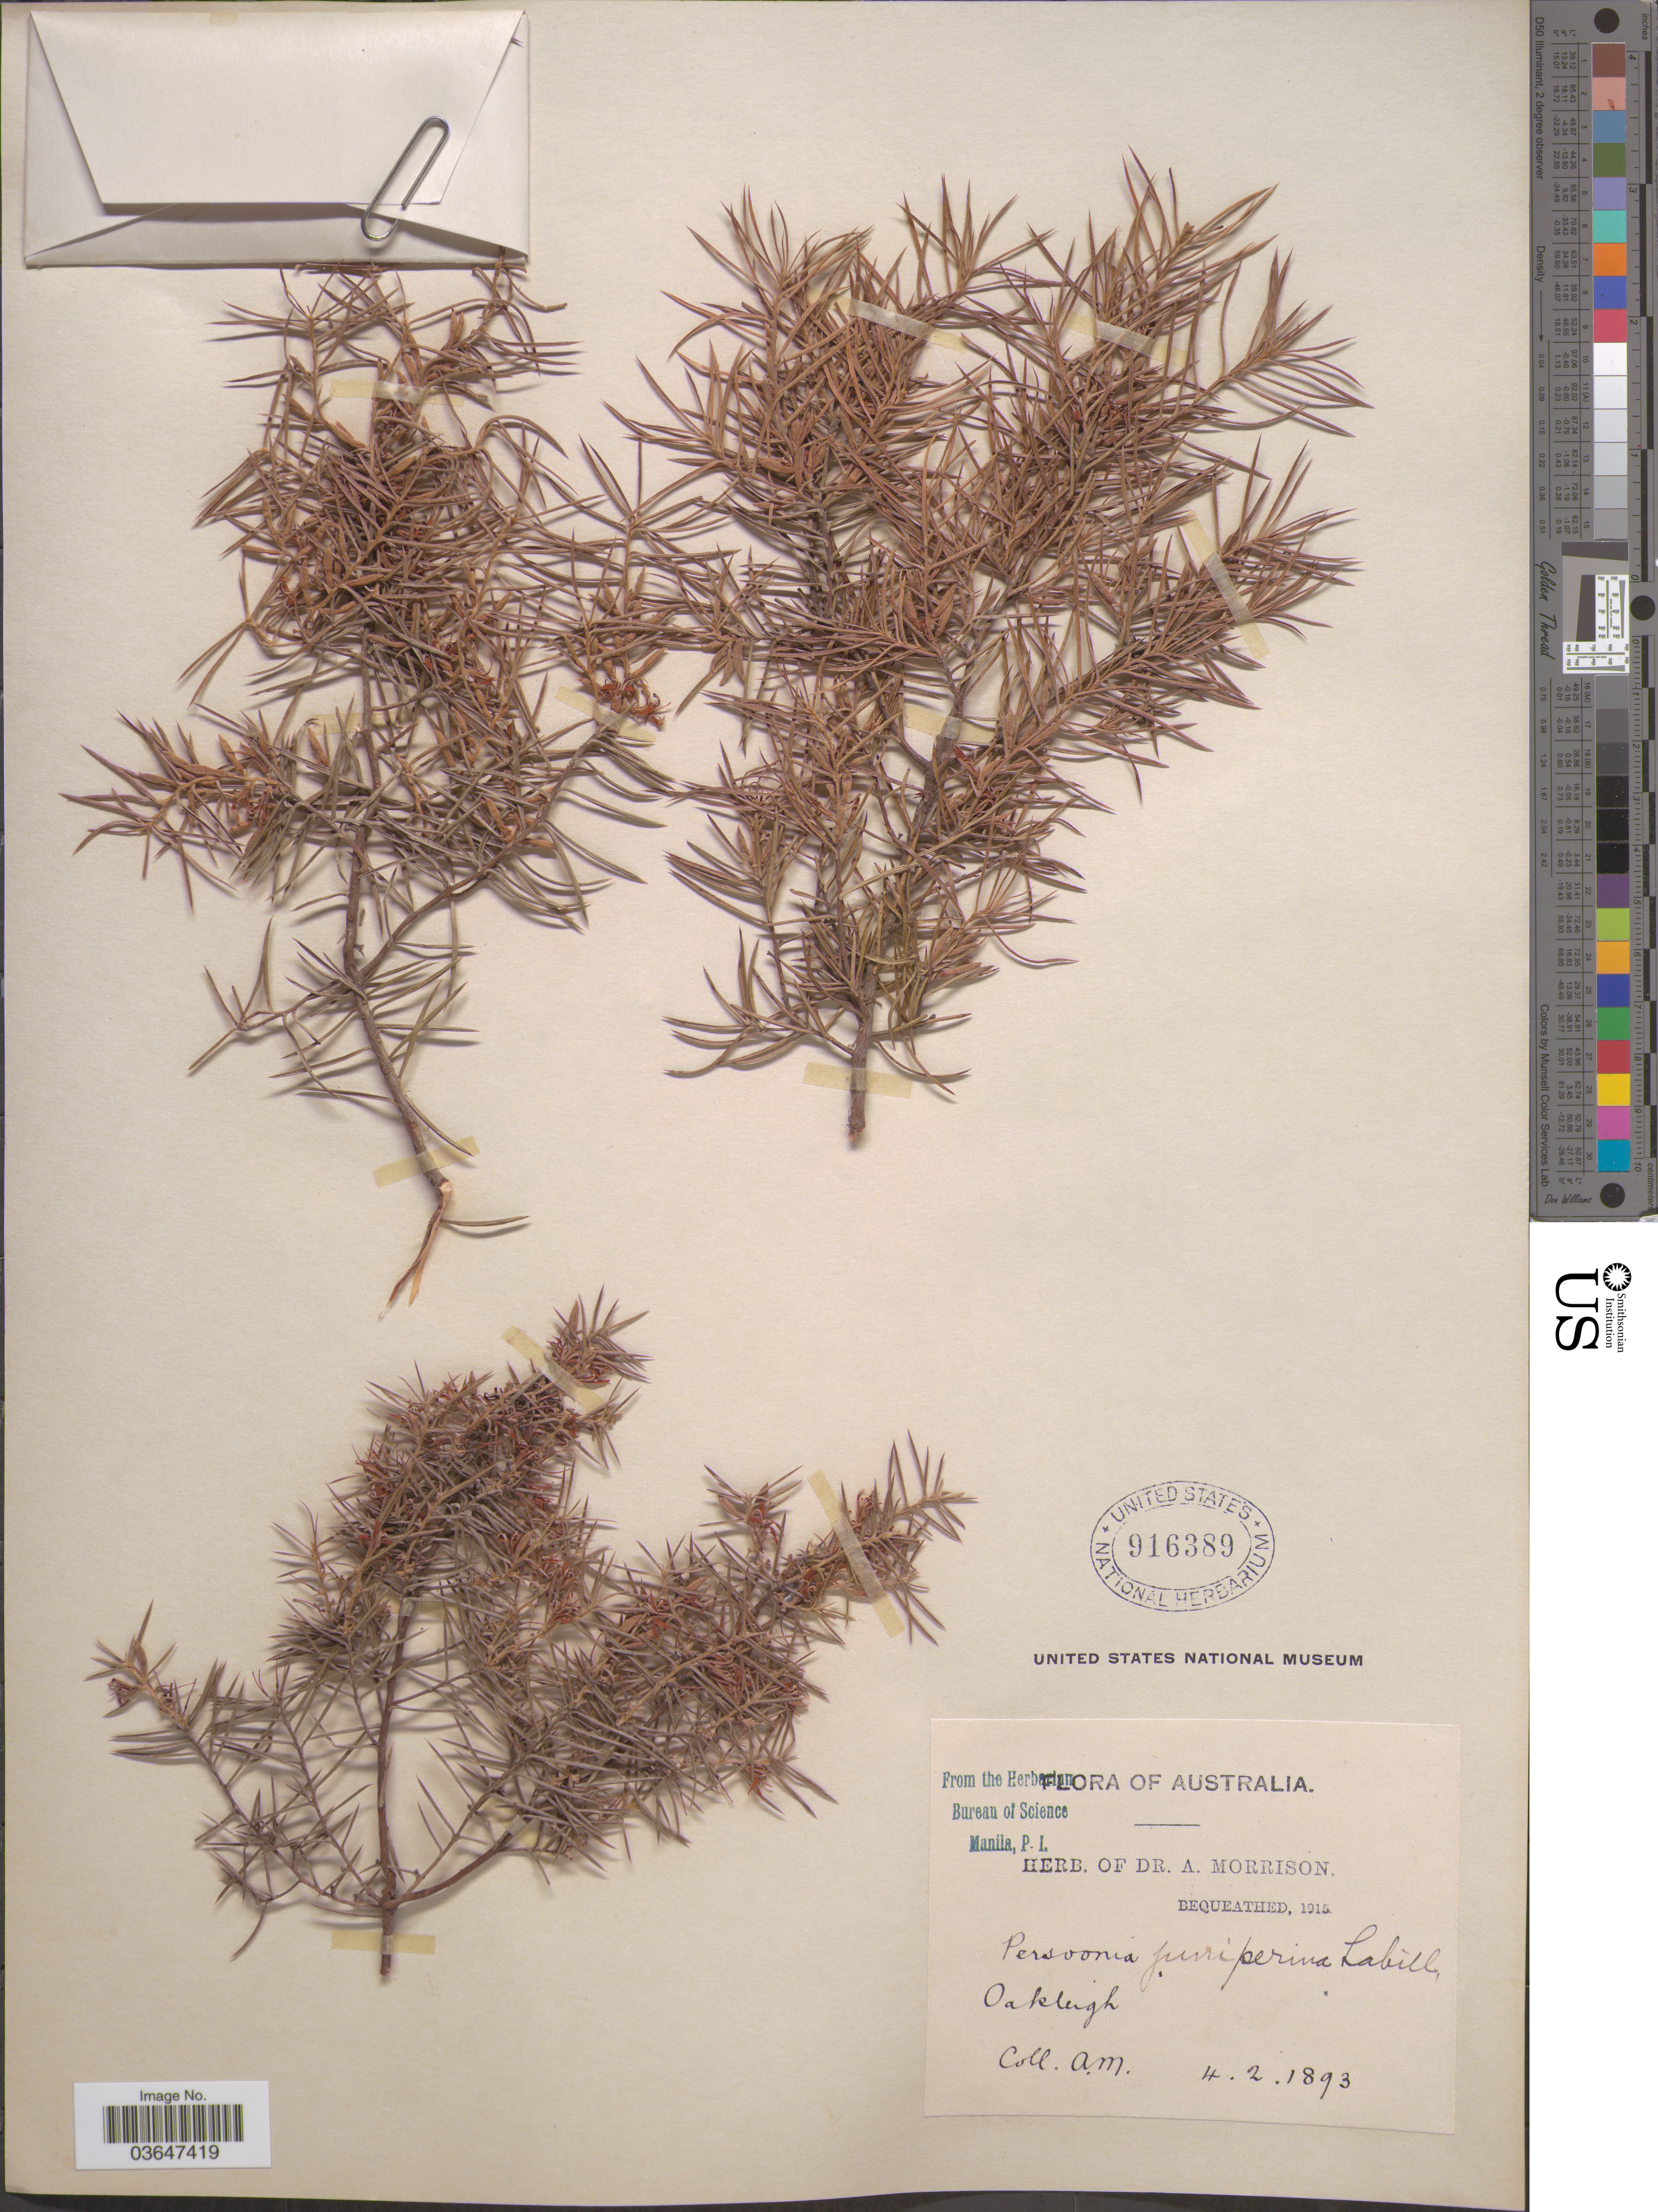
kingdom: Plantae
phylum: Tracheophyta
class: Magnoliopsida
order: Proteales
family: Proteaceae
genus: Persoonia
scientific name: Persoonia juniperina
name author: Labill.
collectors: A. Morrison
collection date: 1893-02-04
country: Australia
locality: Oakleigh.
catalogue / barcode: US 916389